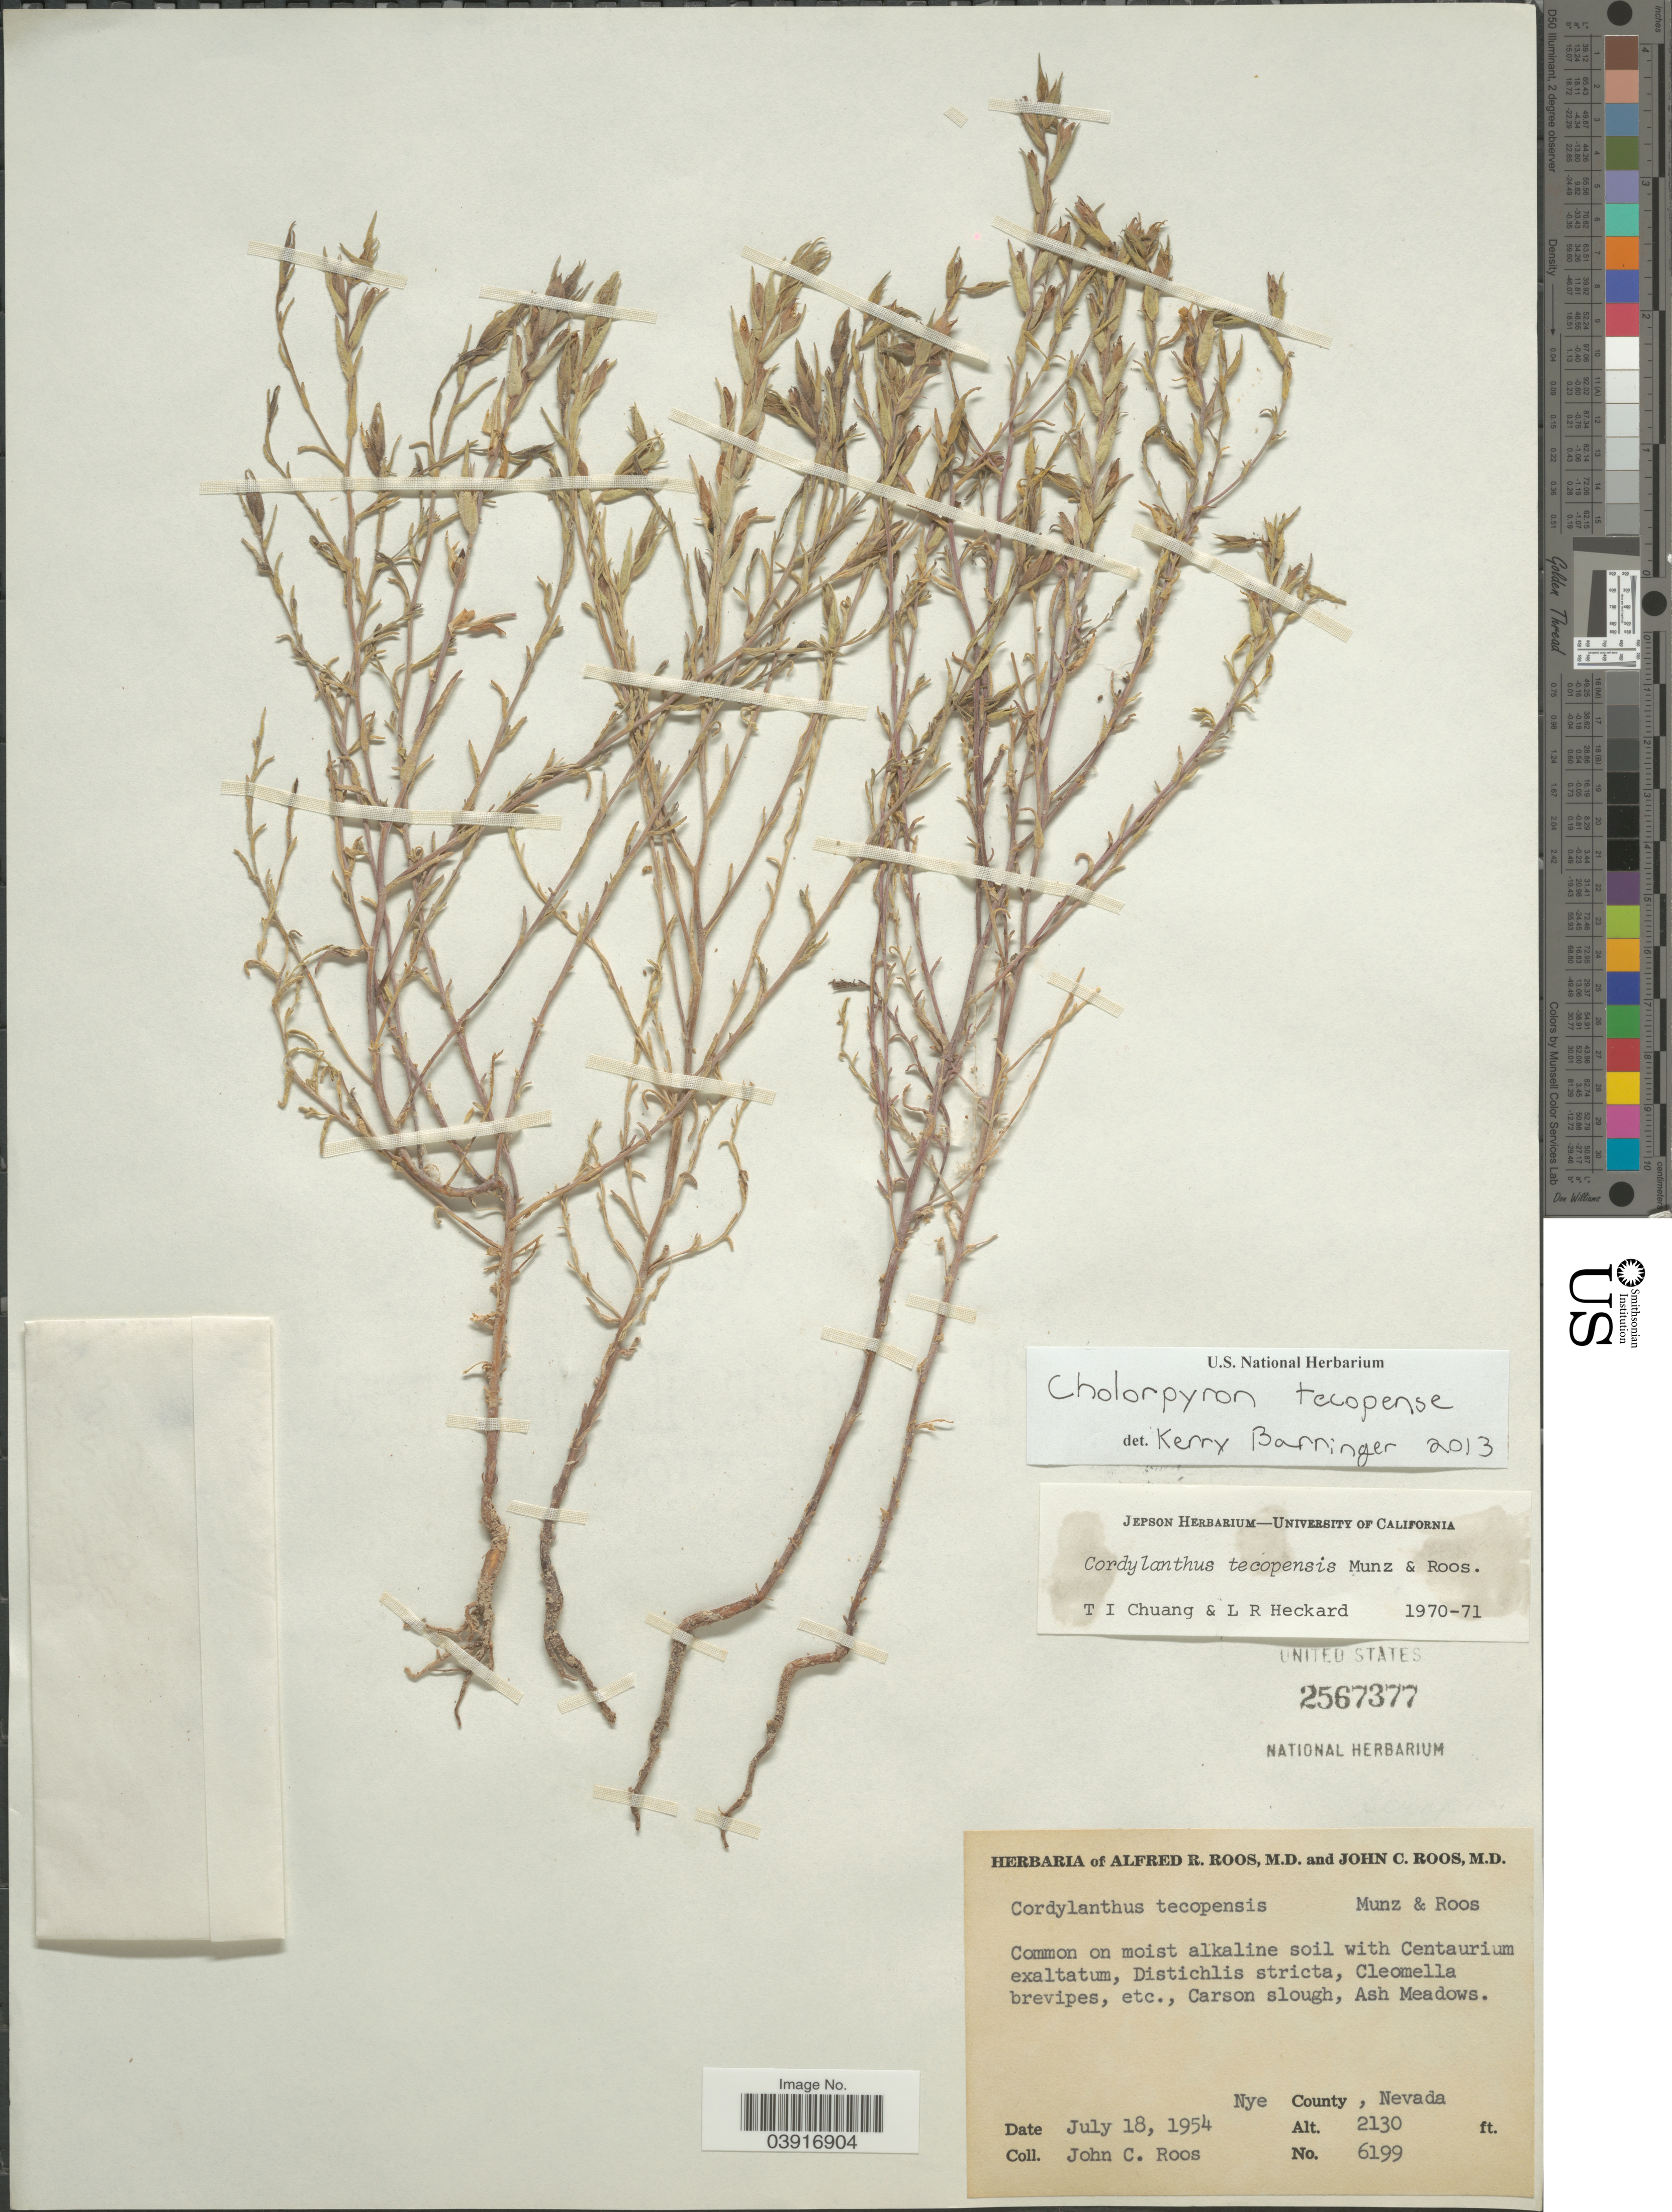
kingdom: Plantae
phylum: Tracheophyta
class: Magnoliopsida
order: Lamiales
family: Orobanchaceae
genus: Chloropyron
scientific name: Chloropyron tecopense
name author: (Munz) J.C. Roos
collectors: J. C. Roos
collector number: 6199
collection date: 1954-07-18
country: United States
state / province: Nevada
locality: Carson slough, Ash Meadows. Nye County.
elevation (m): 649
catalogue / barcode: US 2567377